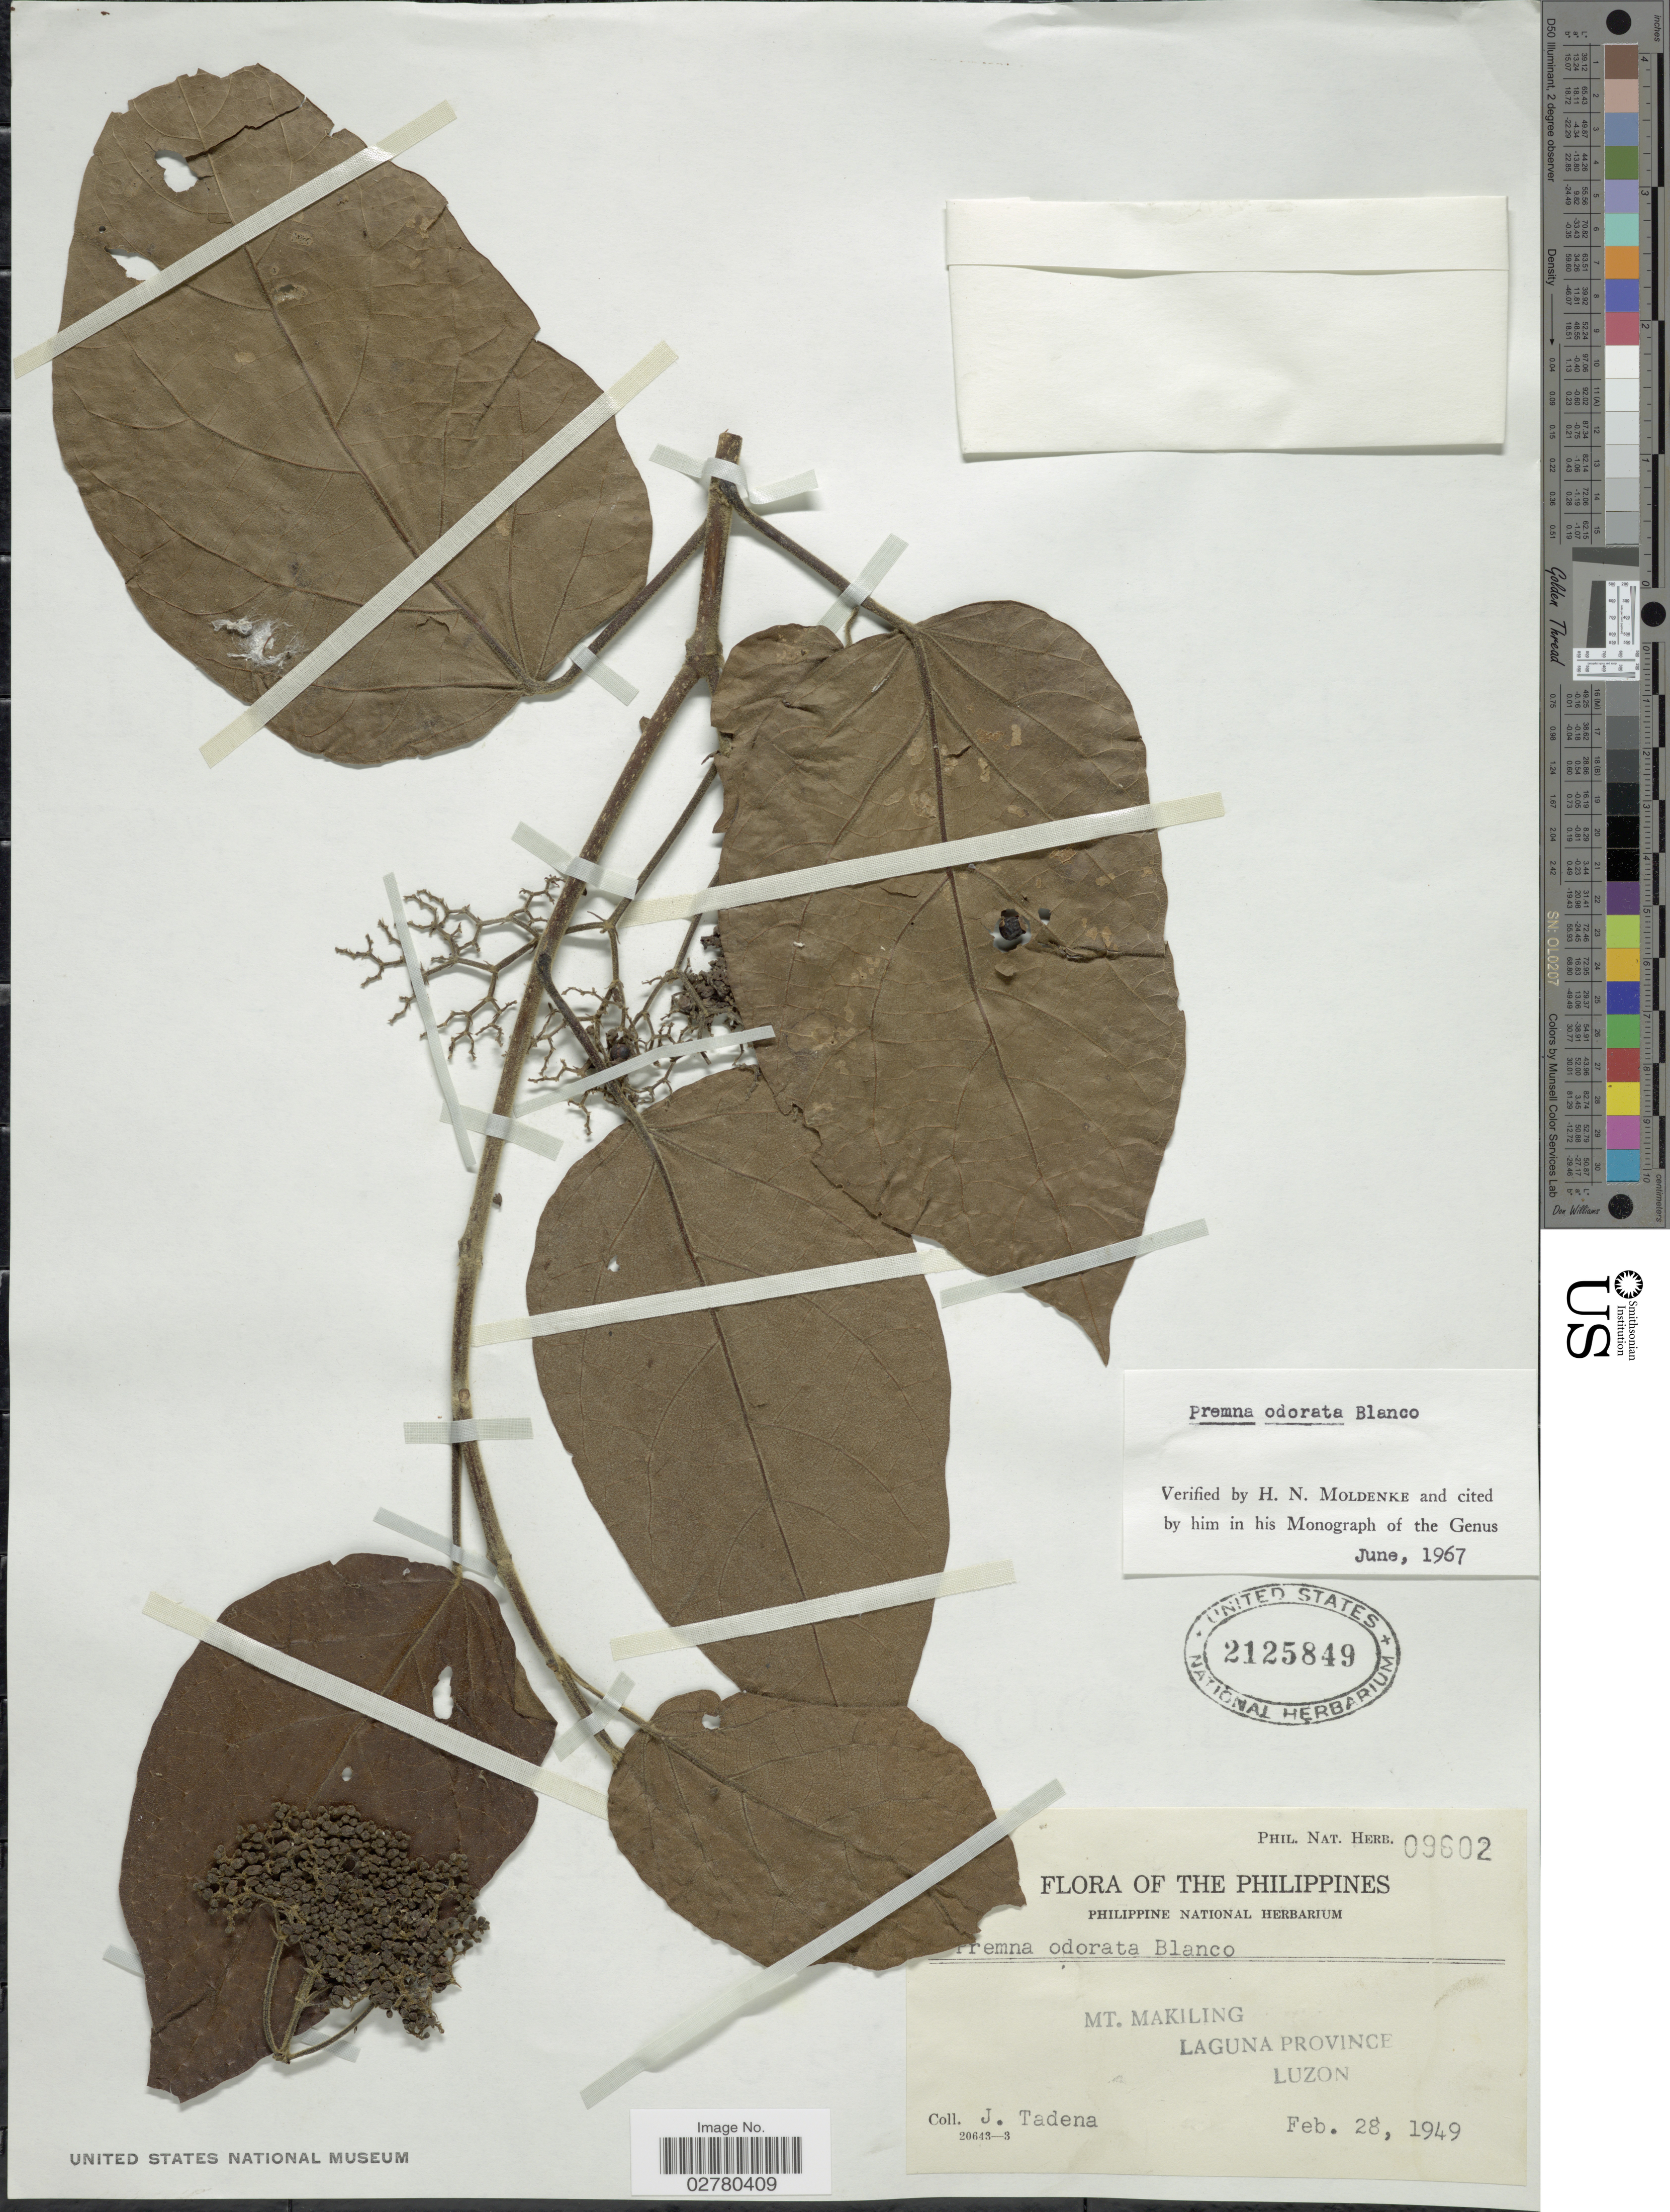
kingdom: Plantae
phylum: Tracheophyta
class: Magnoliopsida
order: Lamiales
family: Lamiaceae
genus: Premna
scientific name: Premna odorata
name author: Blanco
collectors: J. Tadena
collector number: Phil. Nat. Herb. 09602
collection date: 1949-02-28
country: Philippines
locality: Mt. Makiling, Laguna Province, Luzon.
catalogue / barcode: US 2125849